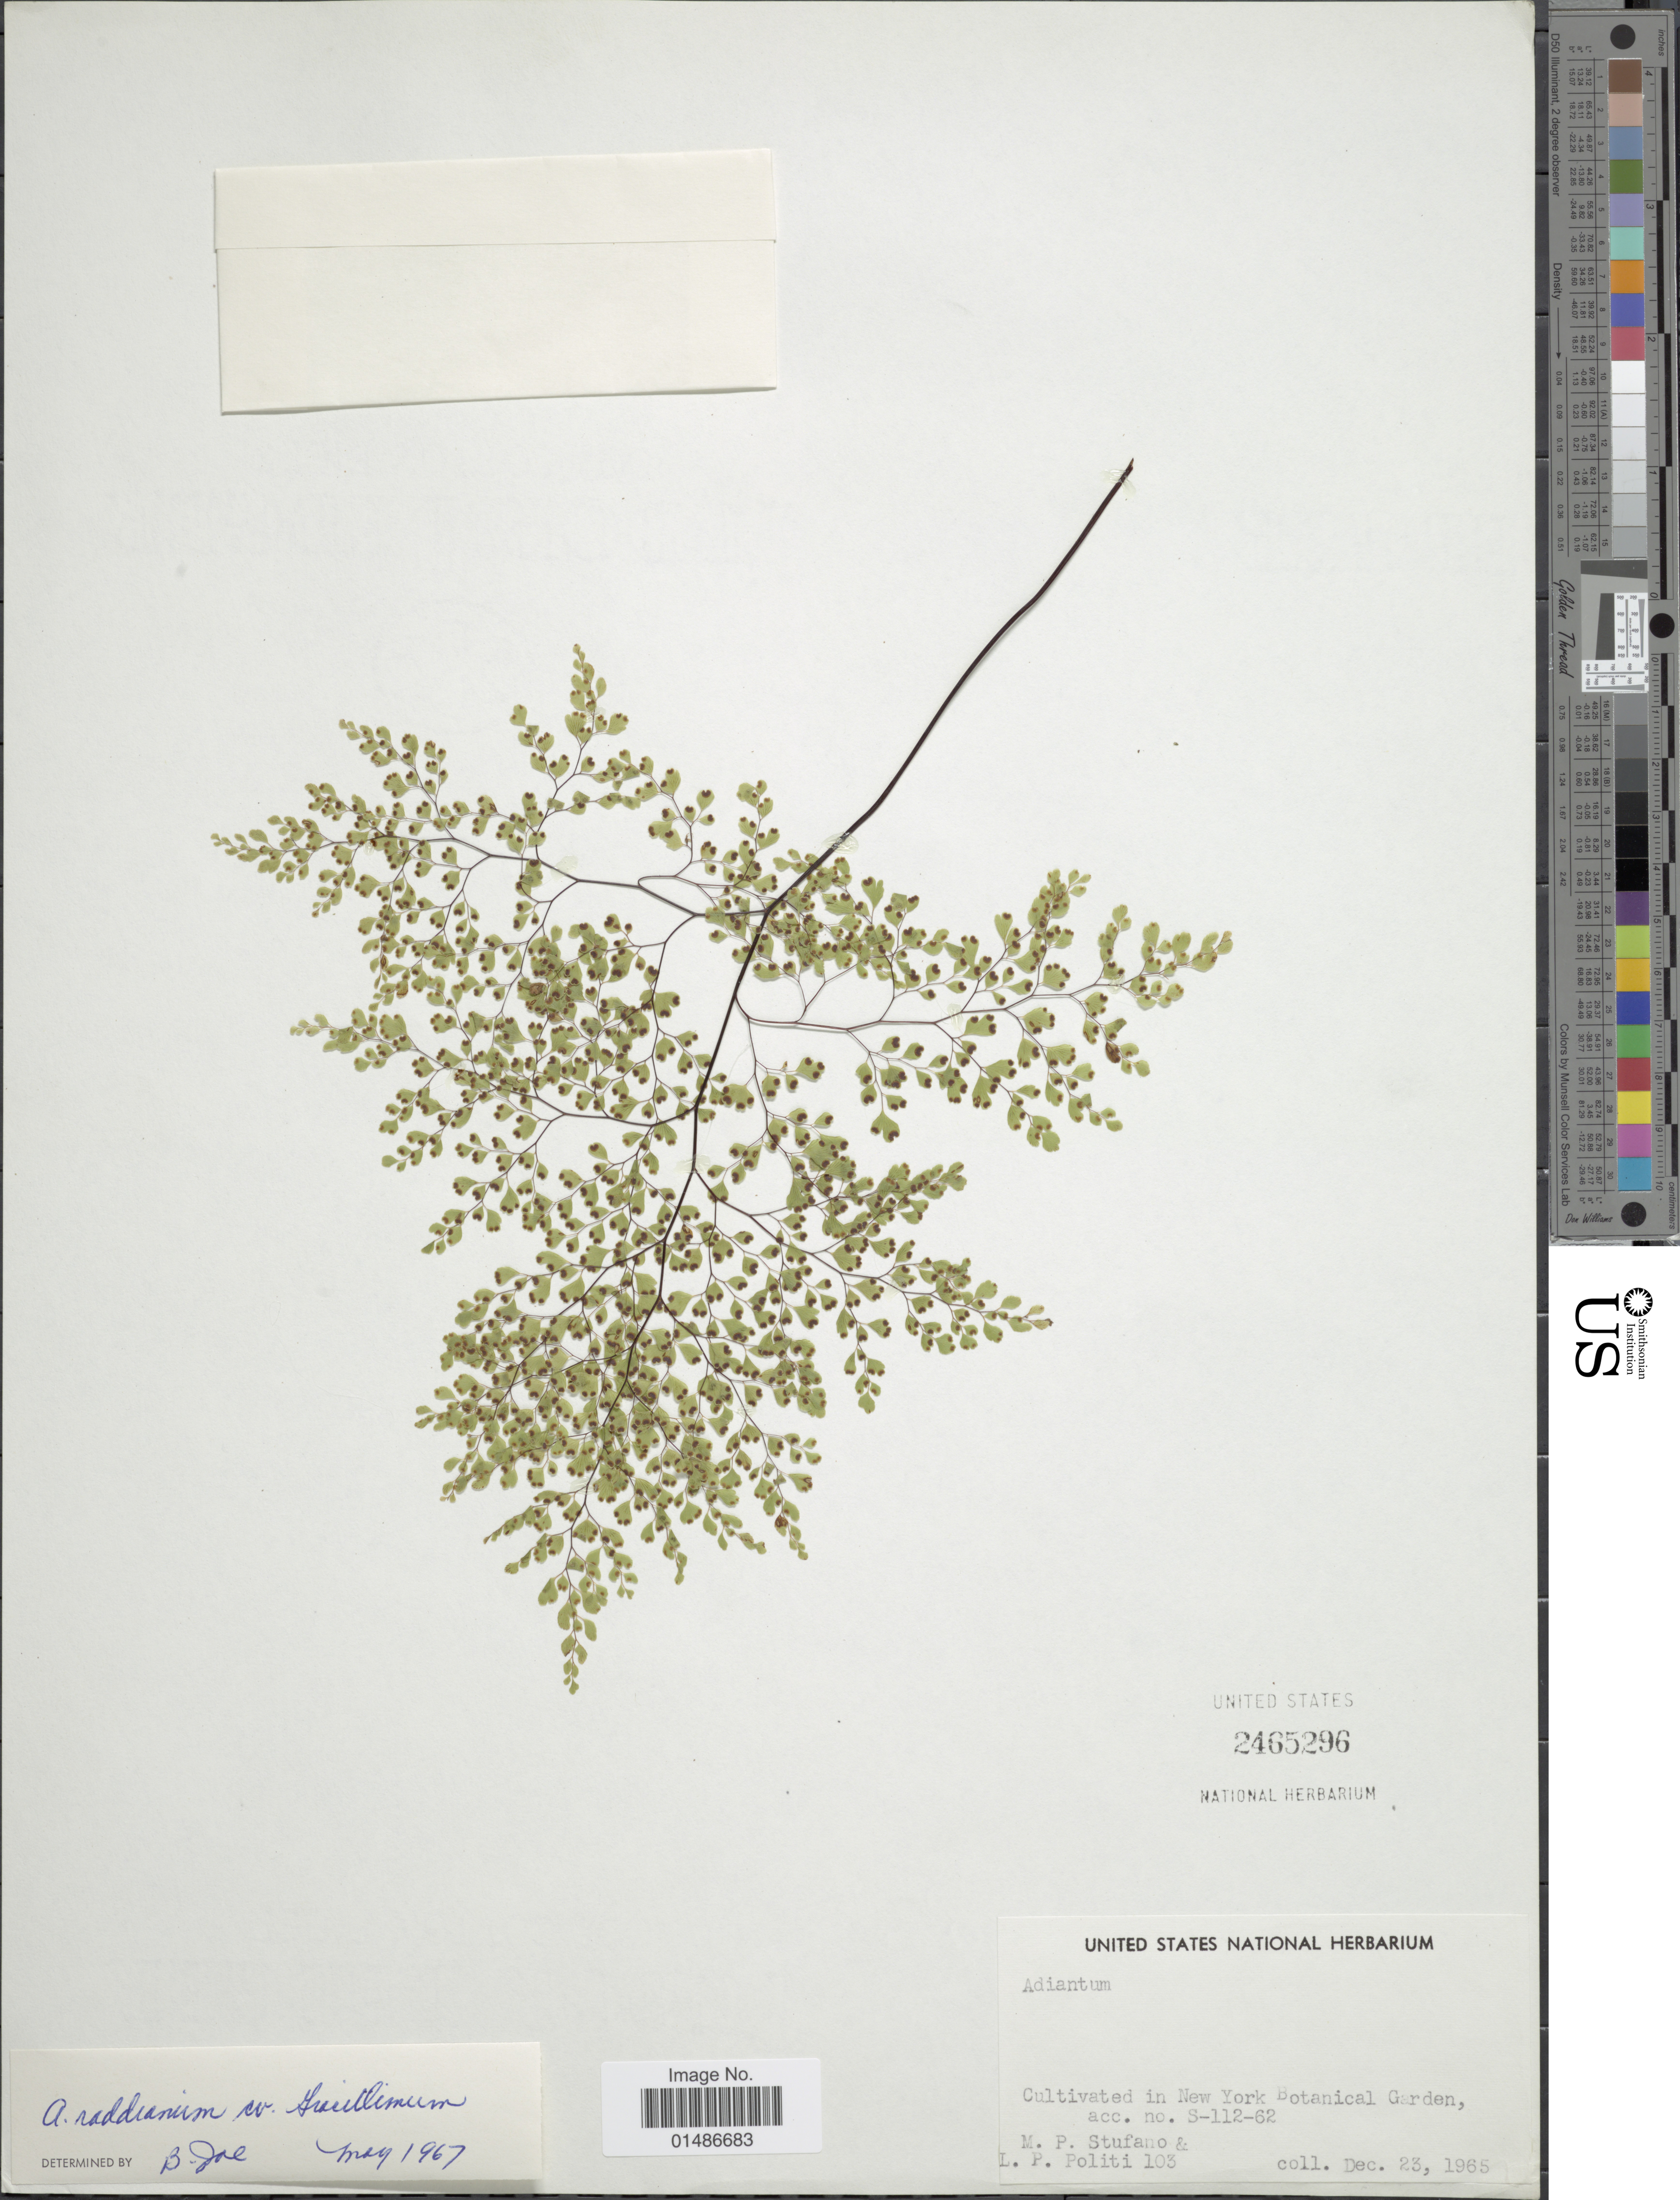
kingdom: Plantae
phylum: Tracheophyta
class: Polypodiopsida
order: Polypodiales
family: Pteridaceae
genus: Adiantum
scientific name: Adiantum raddianum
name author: C. Presl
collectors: M. Stufano & L. Politi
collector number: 103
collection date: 1965-12-23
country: United States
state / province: New York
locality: Cultivated in New York Botanical Garden, acc. no. S-112-62.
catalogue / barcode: US 2465296